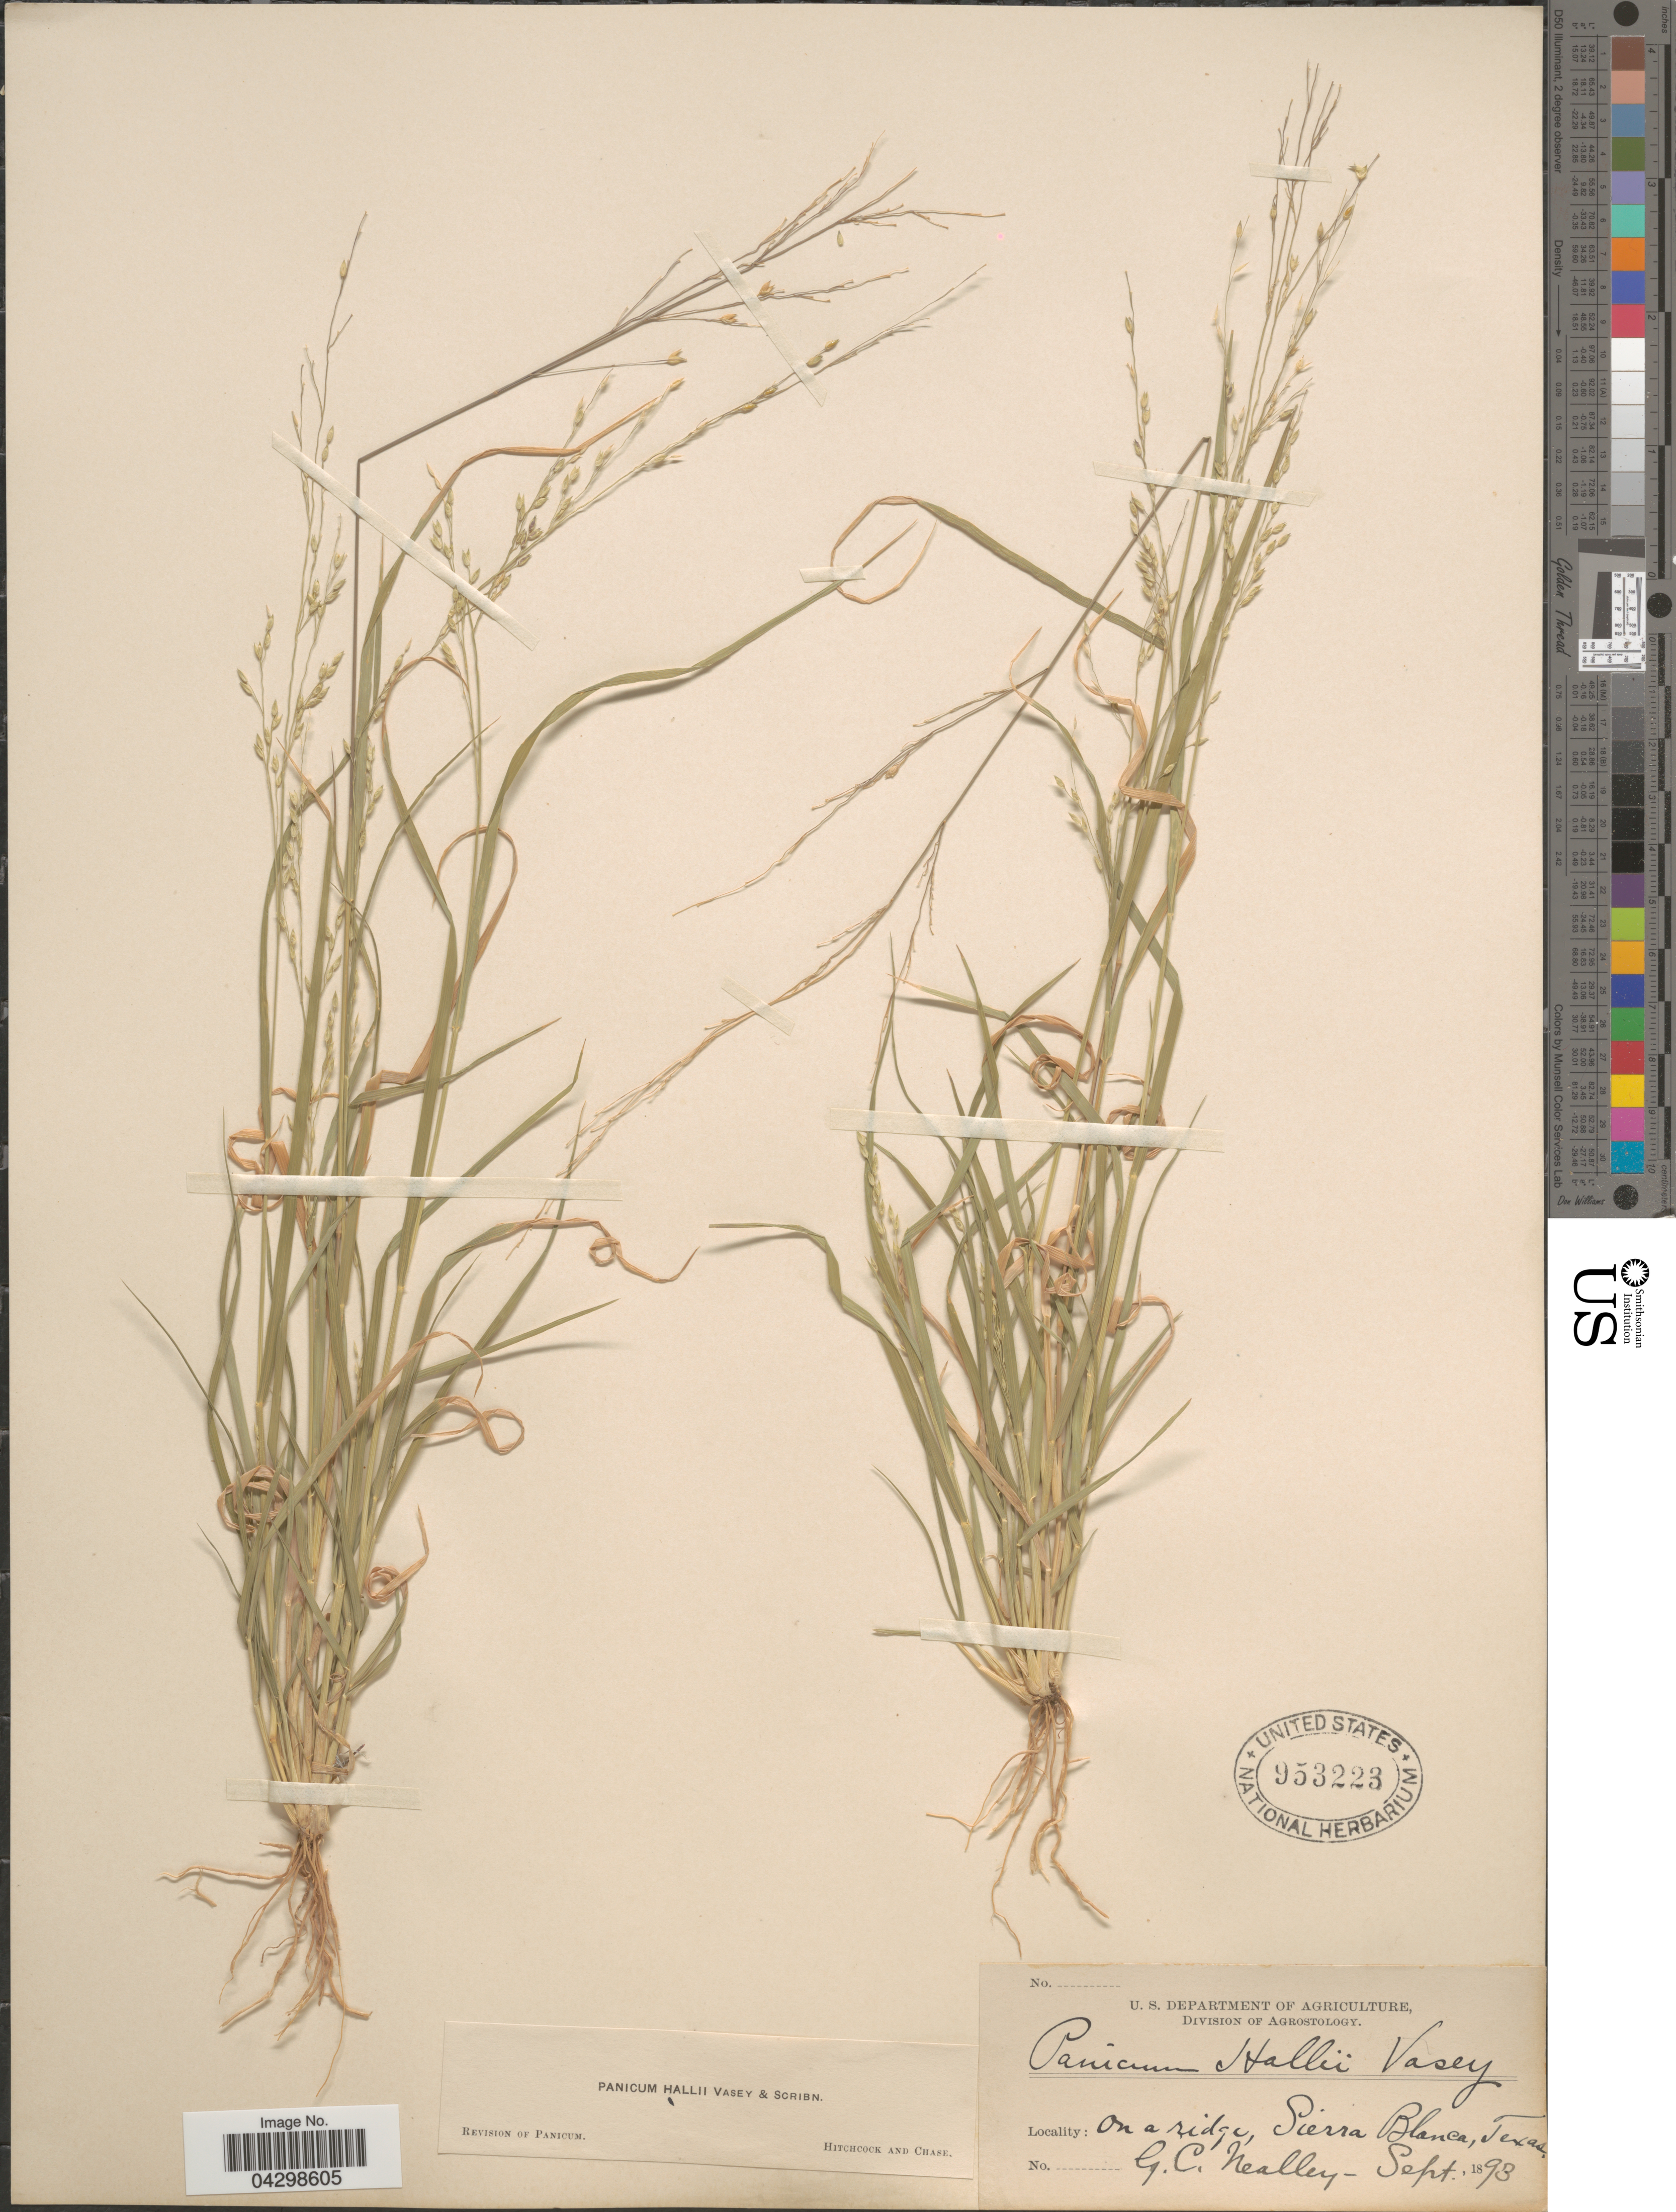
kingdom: Plantae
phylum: Tracheophyta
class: Liliopsida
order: Poales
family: Poaceae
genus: Panicum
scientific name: Panicum hallii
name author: Vasey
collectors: G. C. Nealley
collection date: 1893-09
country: United States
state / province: Texas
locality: On a ridge, Sierra Blanca.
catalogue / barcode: US 953223